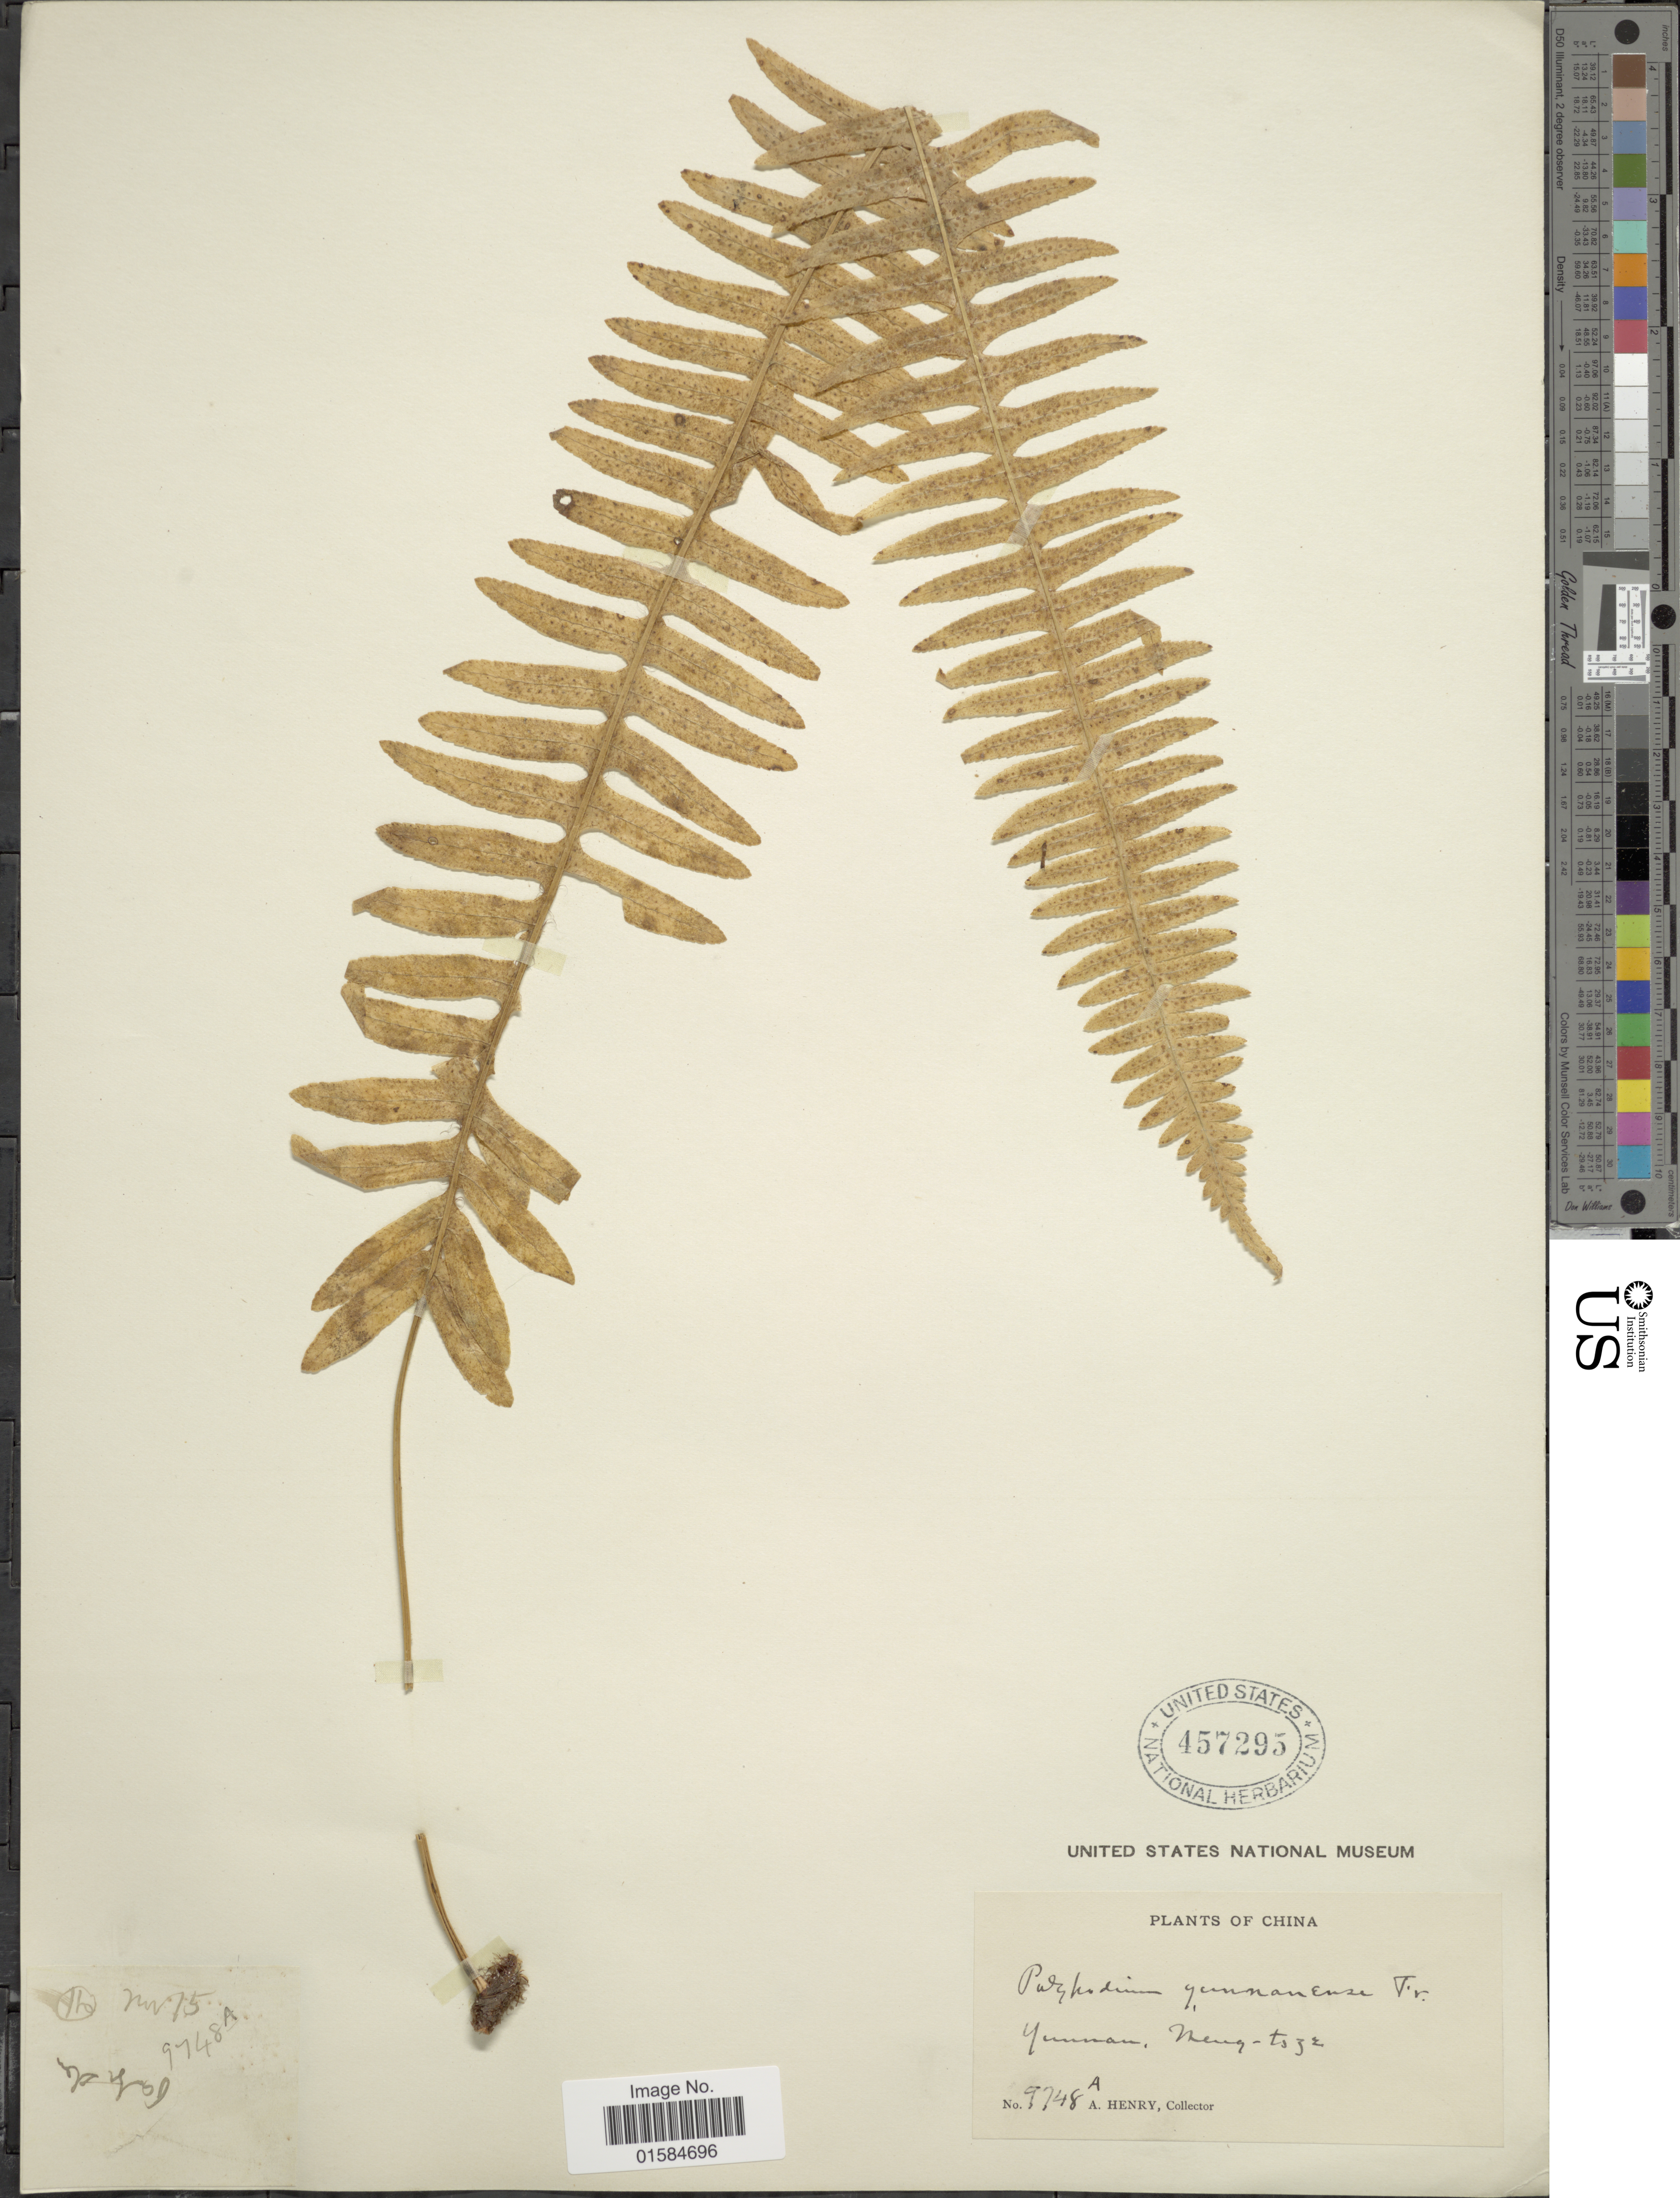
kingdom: Plantae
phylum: Tracheophyta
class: Polypodiopsida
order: Polypodiales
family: Polypodiaceae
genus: Goniophlebium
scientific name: Goniophlebium lachnopus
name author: (Wall. ex Hook.) J. Sm.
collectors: A. Henry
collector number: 9748 A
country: China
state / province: Yunnan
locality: Yunnan, Meng-tsze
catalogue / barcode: US 457295